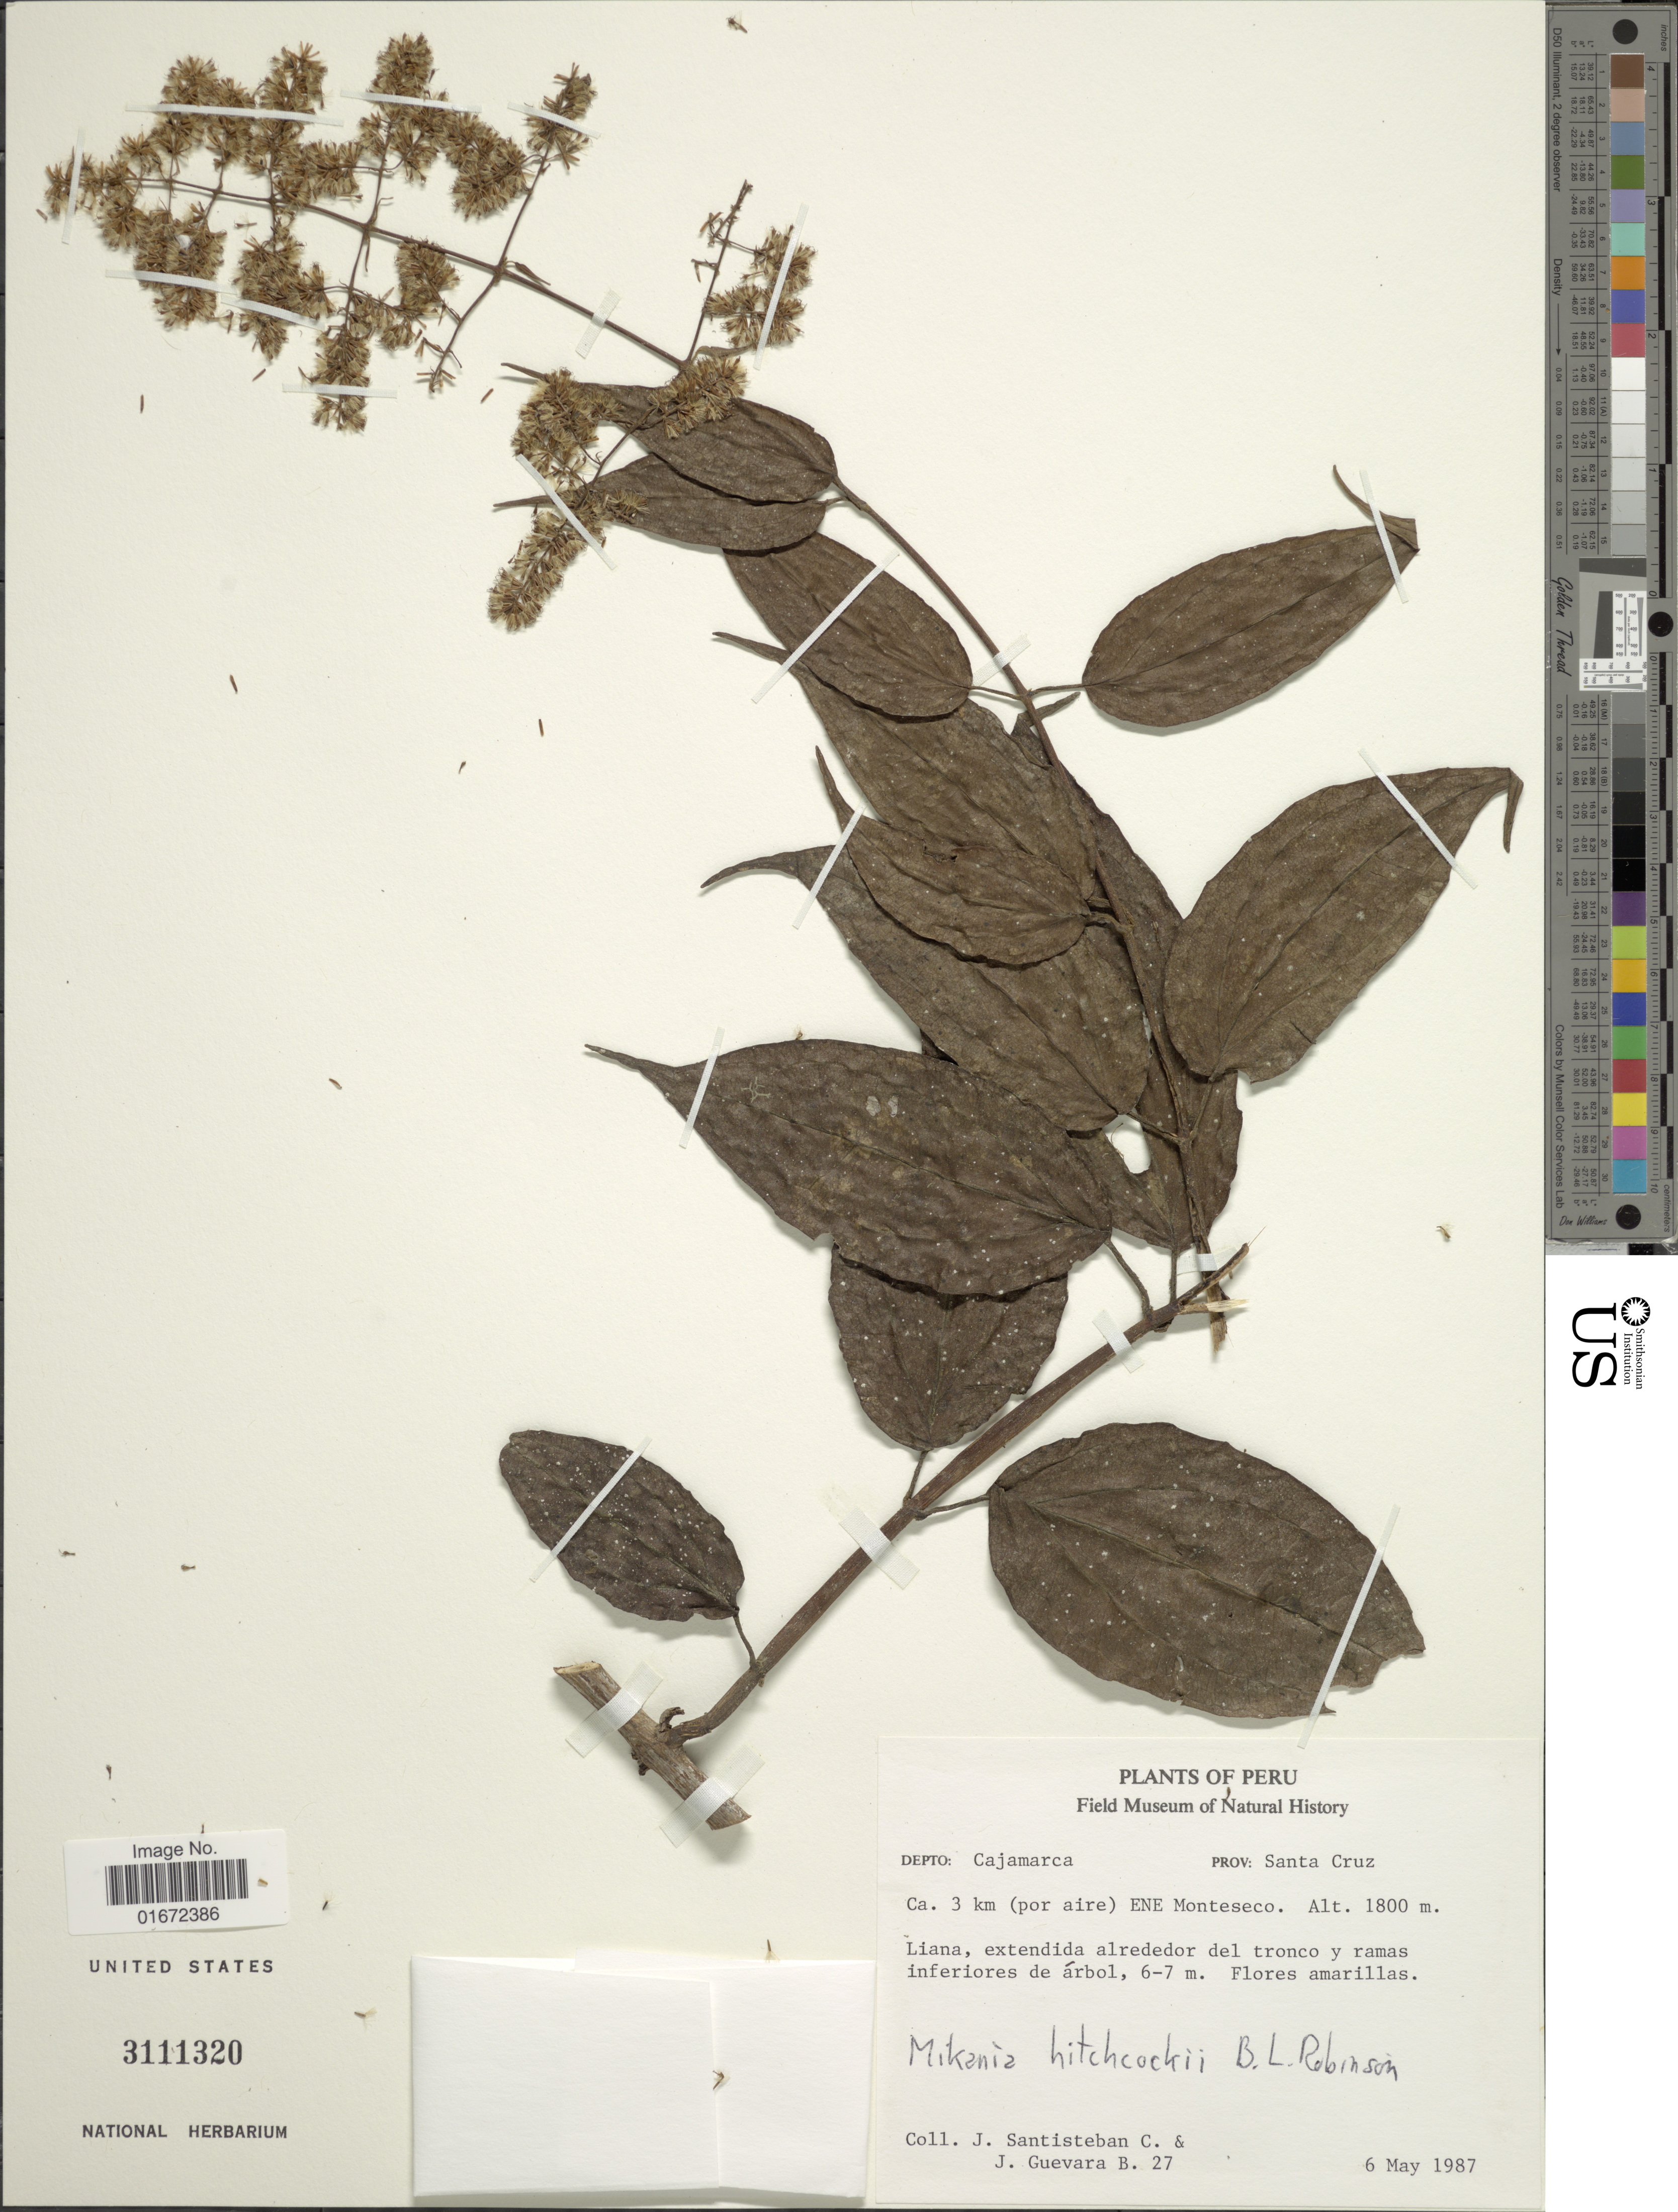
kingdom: Plantae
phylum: Tracheophyta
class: Magnoliopsida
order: Asterales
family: Asteraceae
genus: Mikania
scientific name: Mikania houstoniana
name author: (L.) B.L. Rob.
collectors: J. Santisteban C. & J. Guevara B.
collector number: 27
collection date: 1987-05-06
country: Peru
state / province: Cajamarca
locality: Depto.: Cajamarca. Prov: Santa Cruz. Ca. 3 km (por aire) ENE Monteseco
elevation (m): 1800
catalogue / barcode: US 3111320